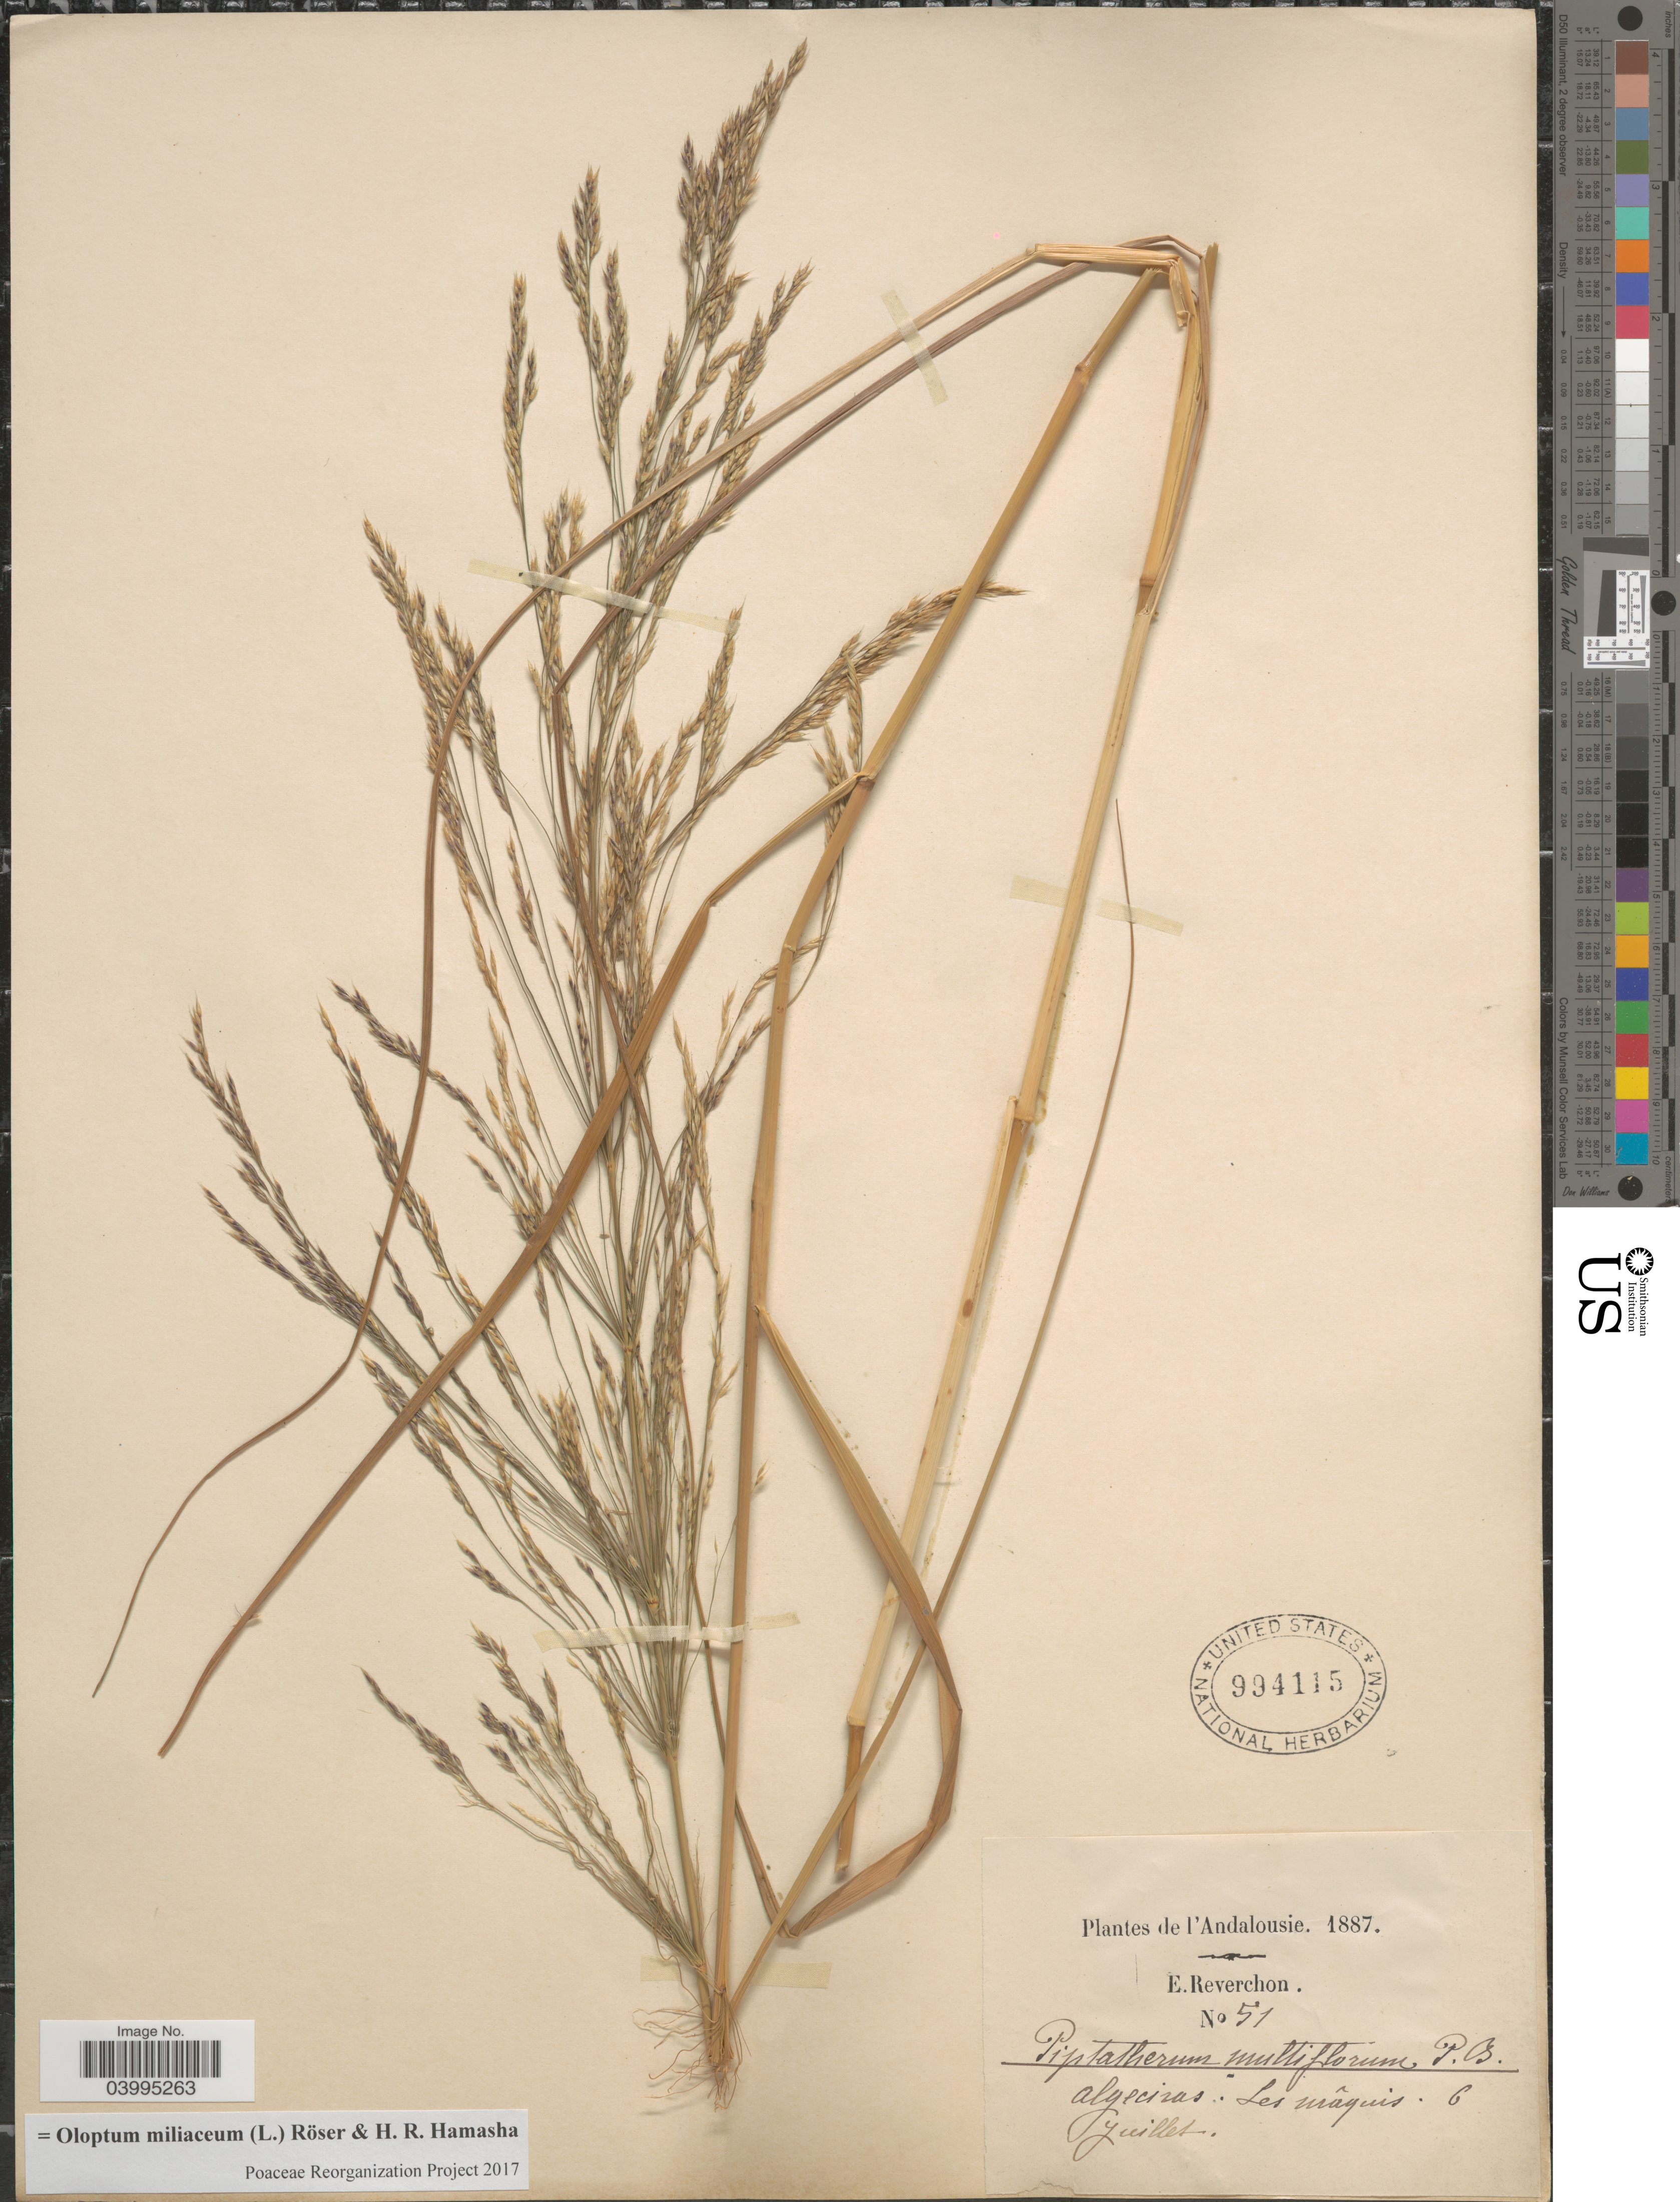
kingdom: Plantae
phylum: Tracheophyta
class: Liliopsida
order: Poales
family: Poaceae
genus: Oloptum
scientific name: Oloptum miliaceum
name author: Röser & H. R. Hamasha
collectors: E. Reverchon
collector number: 51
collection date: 1887-07-06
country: Spain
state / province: Andalucía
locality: L'Andalousie. Algeciras: Les Mâquis.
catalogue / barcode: US 994115